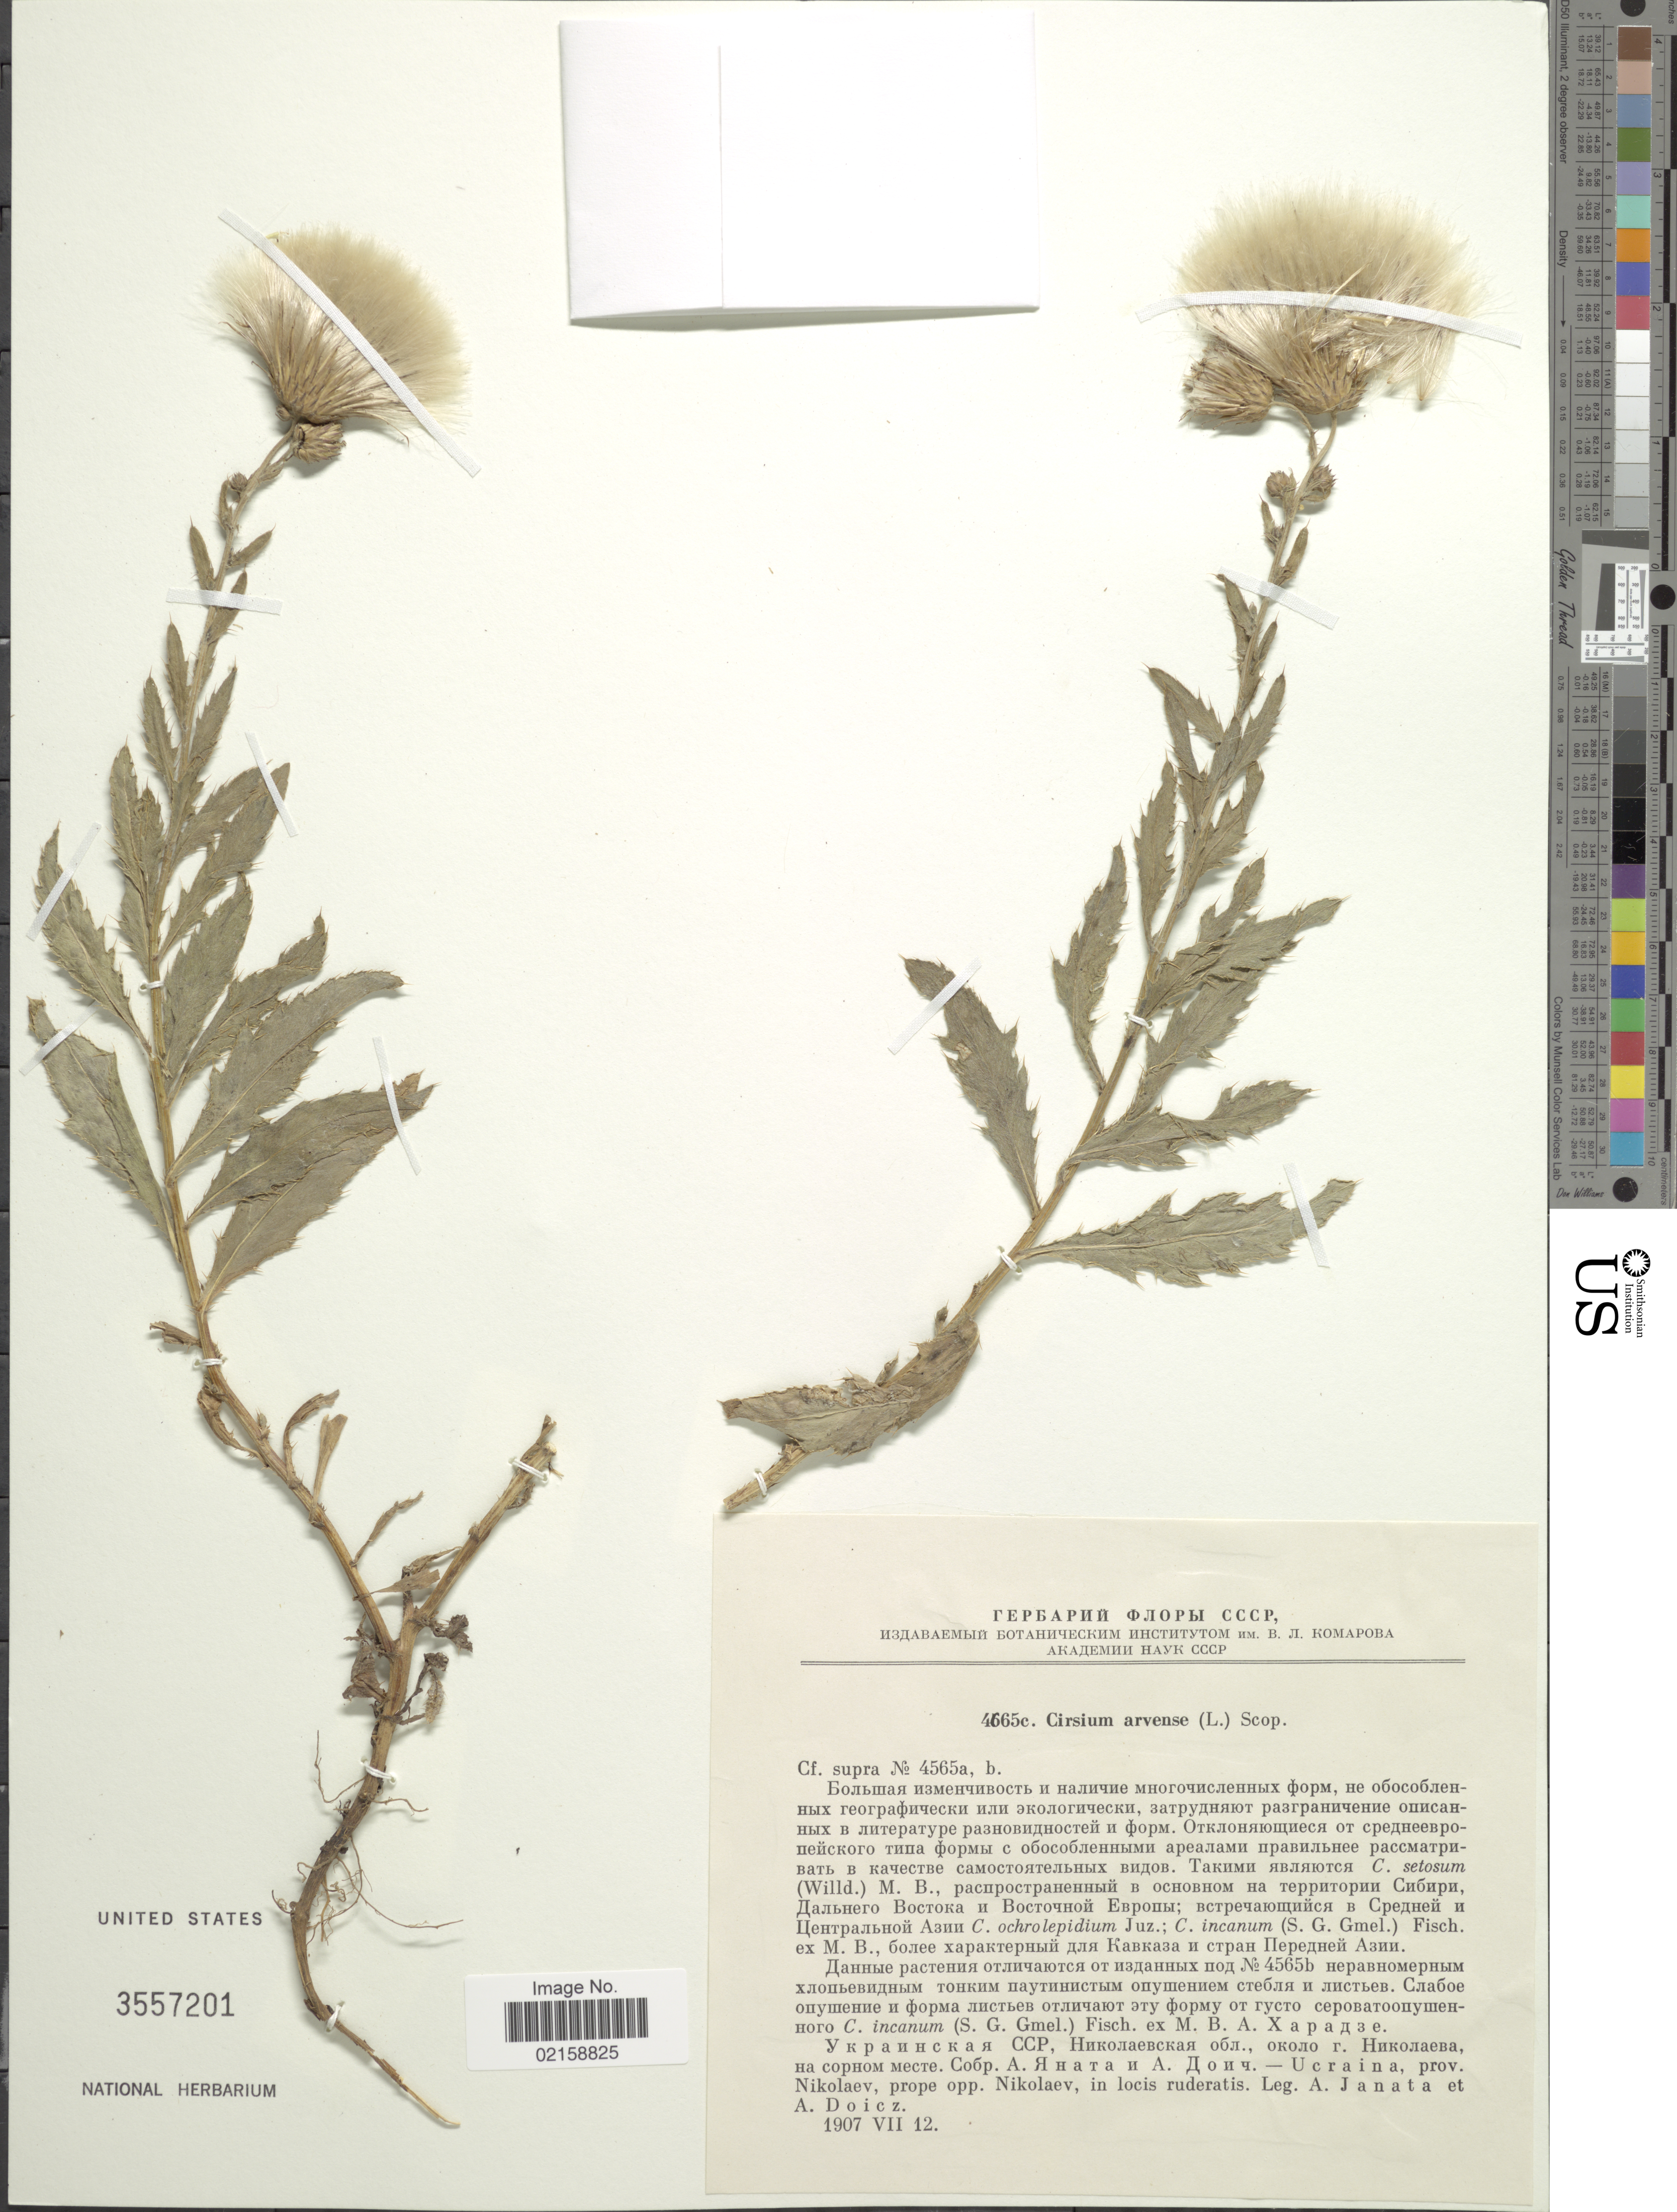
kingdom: Plantae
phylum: Tracheophyta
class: Magnoliopsida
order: Asterales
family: Asteraceae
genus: Cirsium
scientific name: Cirsium arvense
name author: (L.) Scop.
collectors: A. Janata & A. Doicz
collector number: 4665c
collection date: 1907-07-12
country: Ukraine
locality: Prov. Nikolaev, prope opp. Nikolaev, in locis ruderatis.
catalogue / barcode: US 3557201